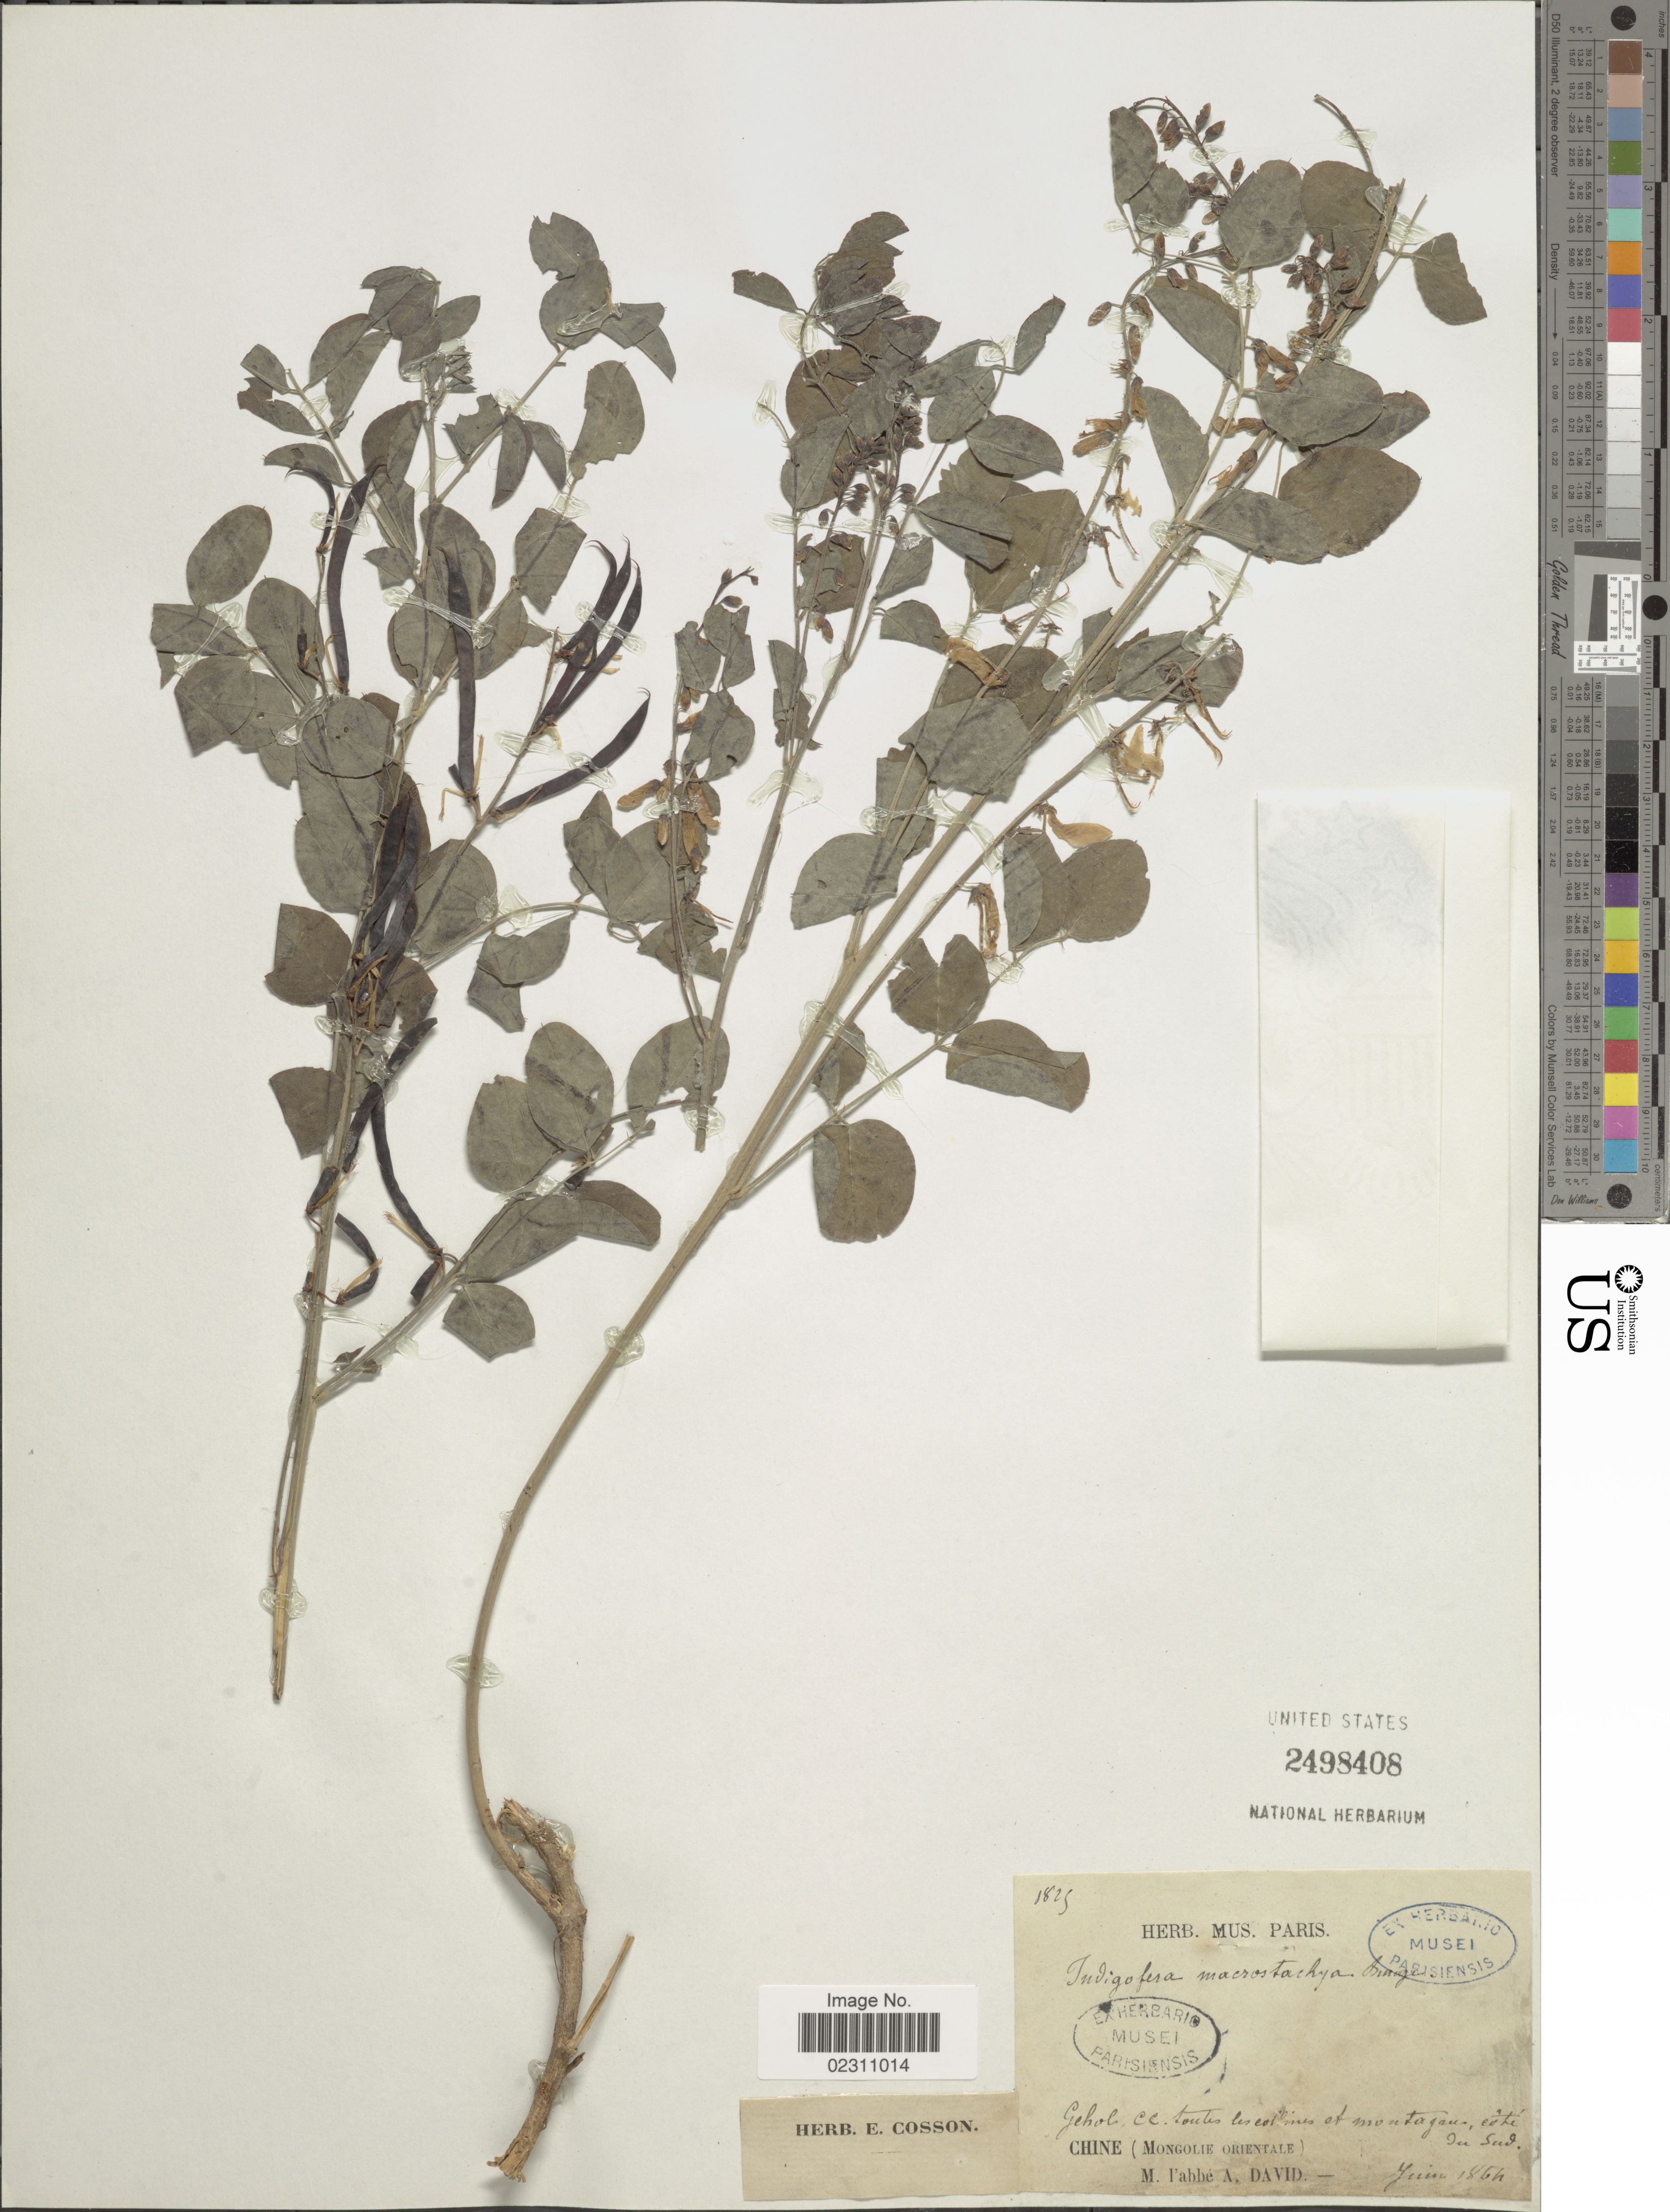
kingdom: Plantae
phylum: Tracheophyta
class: Magnoliopsida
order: Fabales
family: Fabaceae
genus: Indigofera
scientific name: Indigofera macrostachya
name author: Vent.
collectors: M. David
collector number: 1825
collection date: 1864-06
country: China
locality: Montagnes, Eote [interpreted] du Sud, Mongolie Orientale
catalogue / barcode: US 2498408